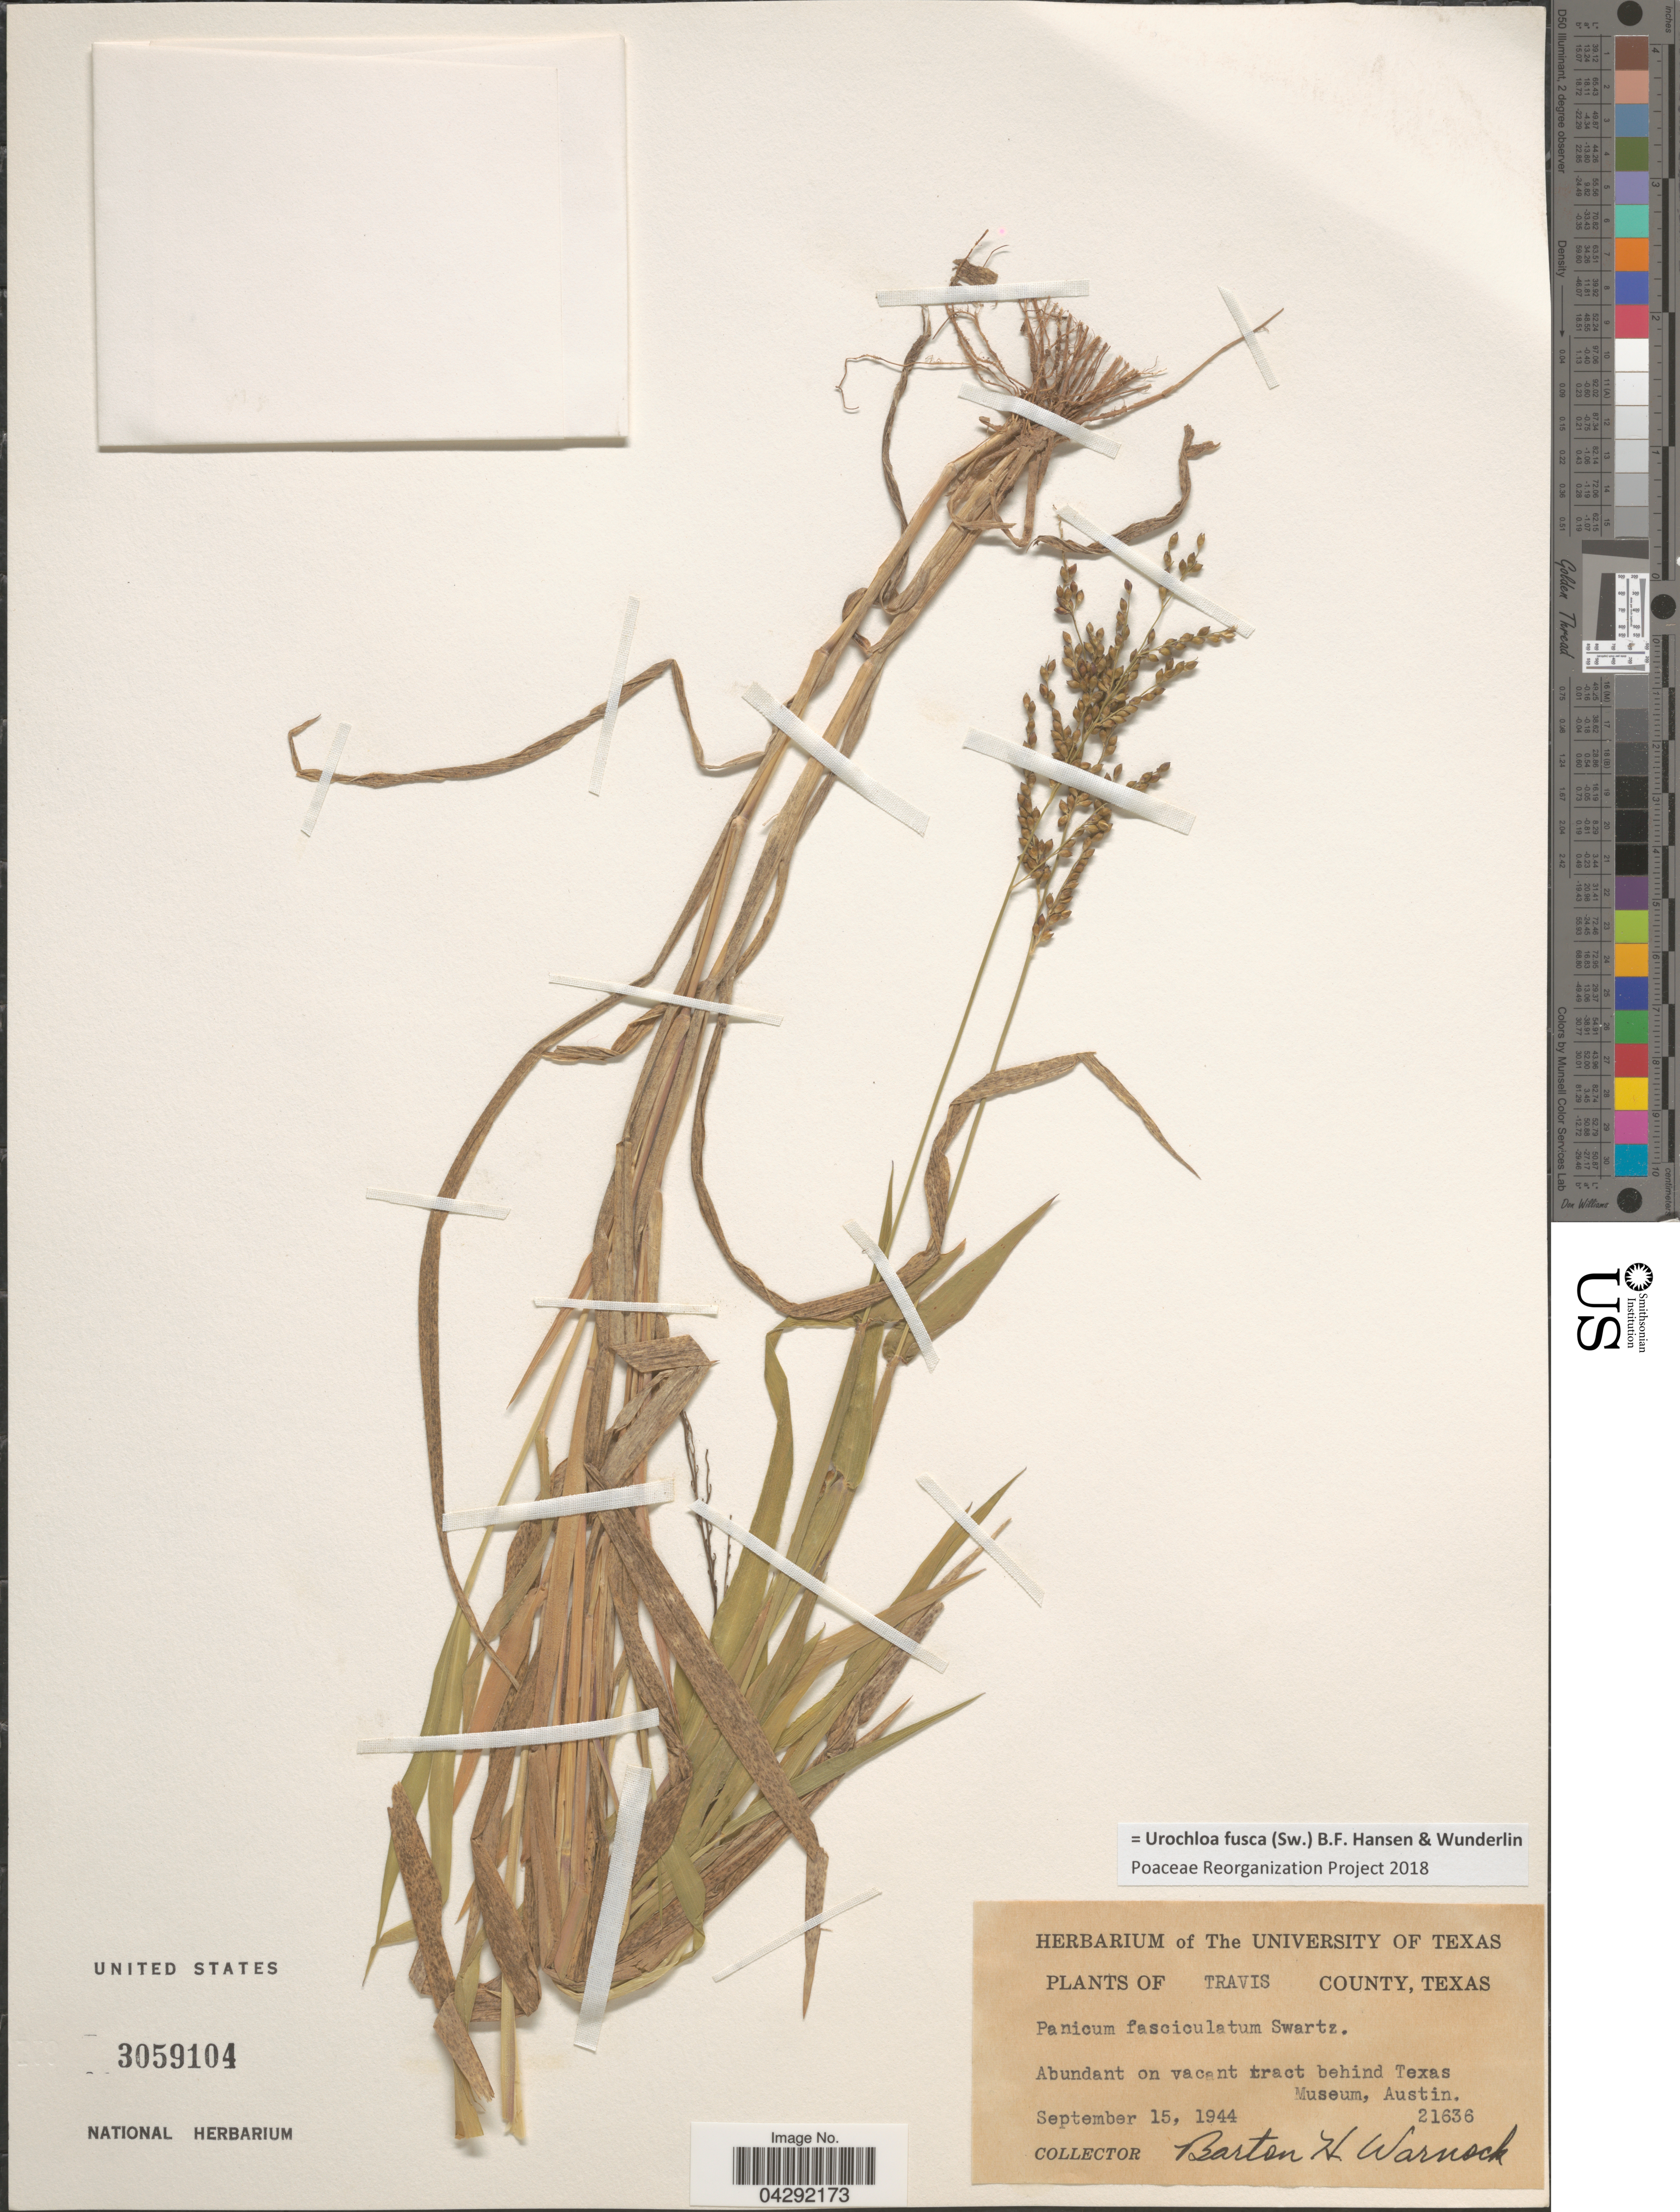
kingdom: Plantae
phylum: Tracheophyta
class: Liliopsida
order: Poales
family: Poaceae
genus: Urochloa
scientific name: Urochloa fusca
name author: (Sw.) B.F. Hansen & Wunderlin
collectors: B. H. Warnock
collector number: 21636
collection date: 1944-09-15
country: United States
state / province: Texas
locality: Travis County. Abundant on vacant tract behind Texas Museum, Austin.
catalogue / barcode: US 3059104